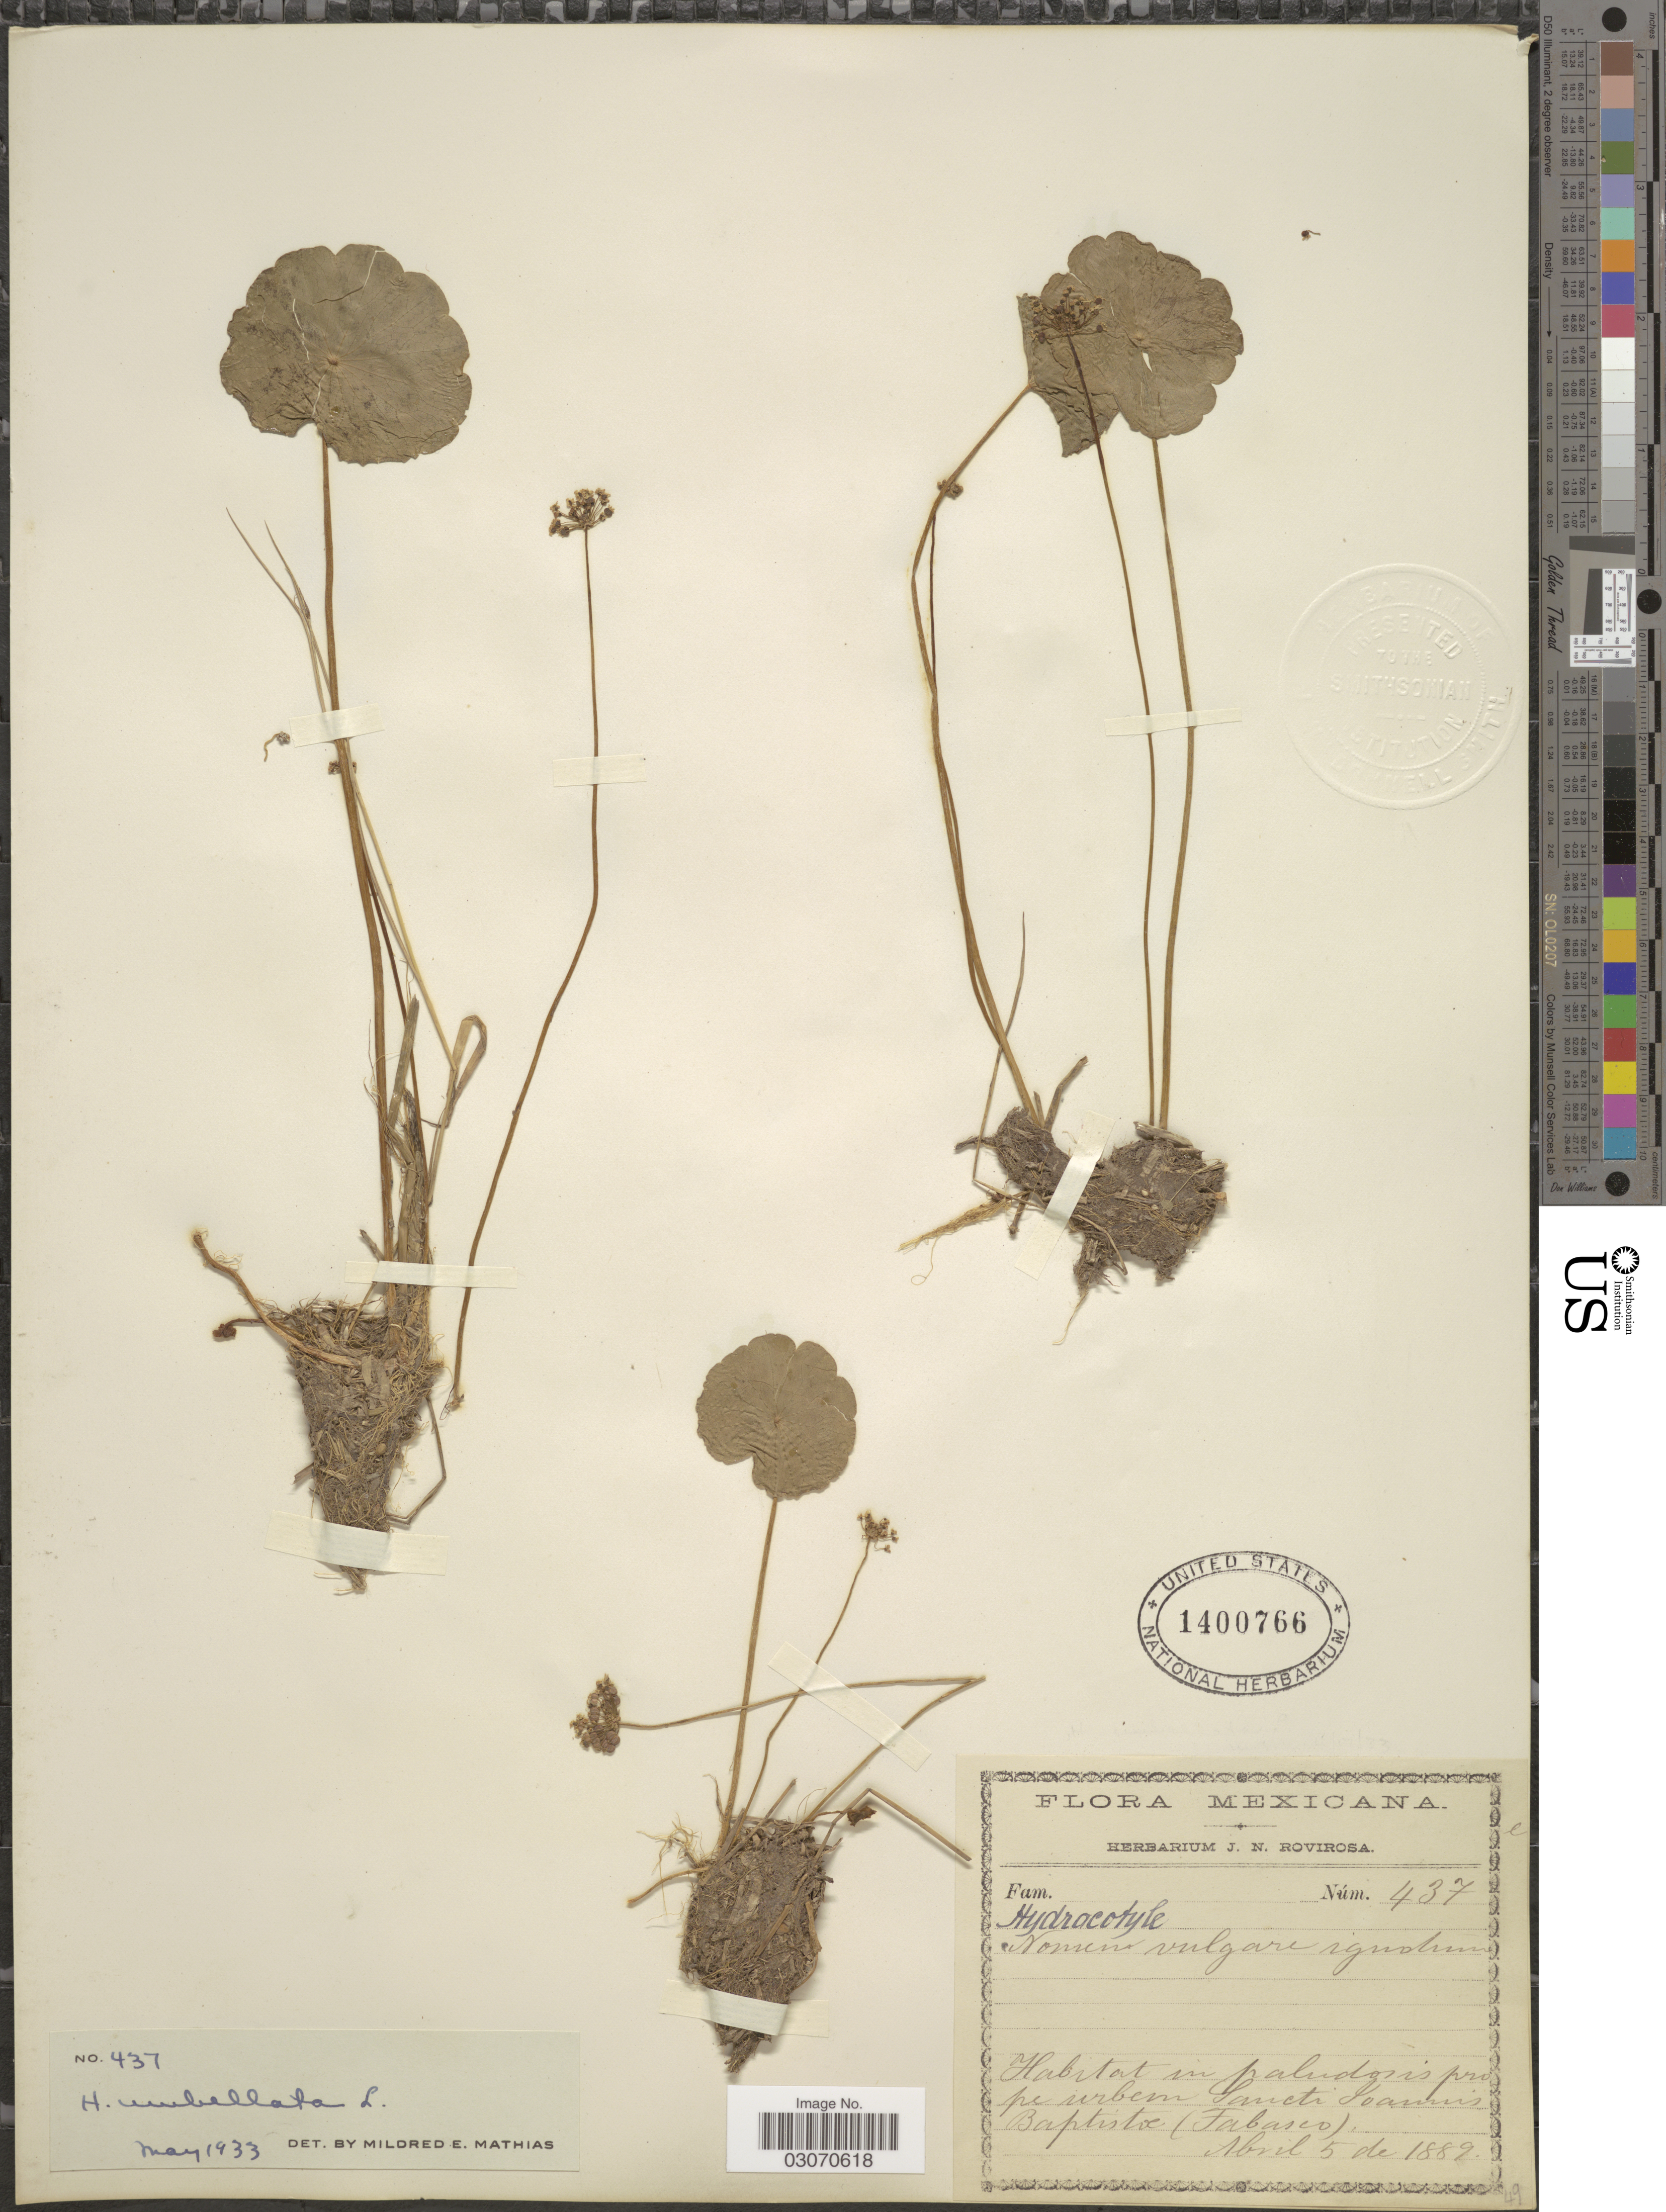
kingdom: Plantae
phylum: Tracheophyta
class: Magnoliopsida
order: Apiales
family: Araliaceae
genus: Hydrocotyle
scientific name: Hydrocotyle umbellata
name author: L.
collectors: ex herb. J. N. Rovirosa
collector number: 437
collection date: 1889-04-05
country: Mexico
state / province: Tabasco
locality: In paludosis prope urbem Sancti Joannis Baptistae.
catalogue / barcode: US 1400766